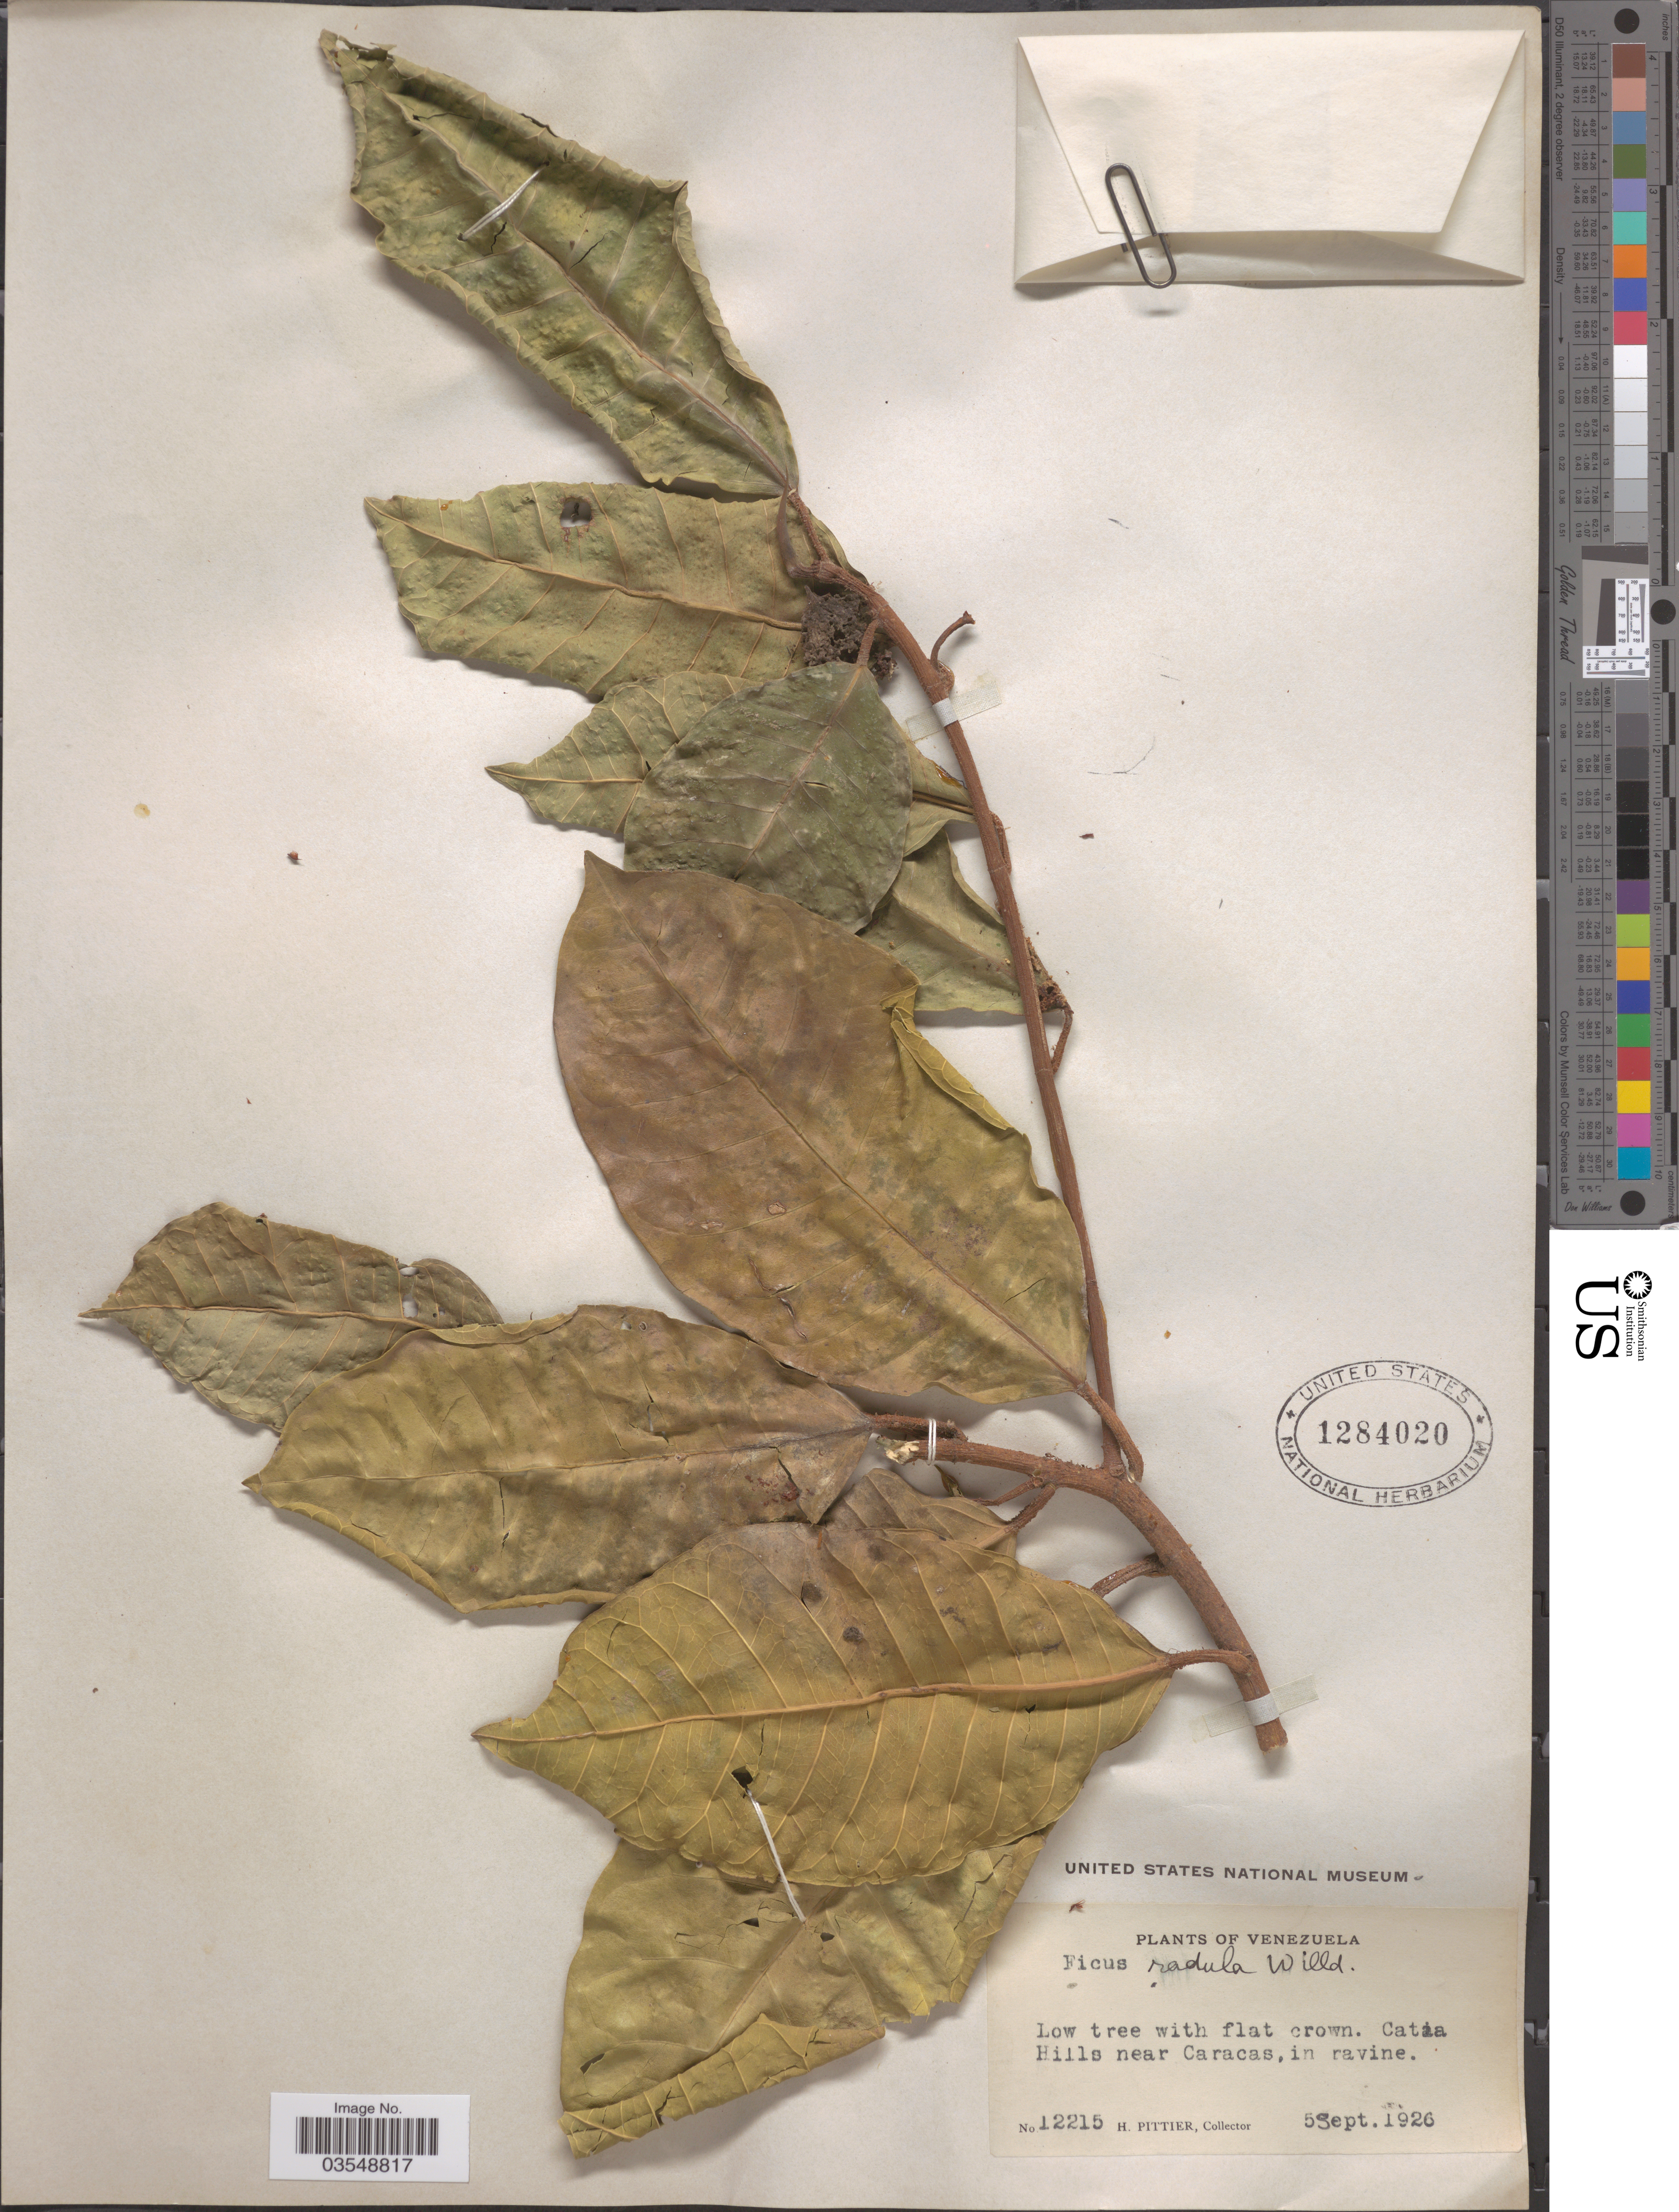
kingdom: Plantae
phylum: Tracheophyta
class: Magnoliopsida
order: Rosales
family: Moraceae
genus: Ficus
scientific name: Ficus radula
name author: Humb. & Bonpl. ex Willd.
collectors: H. F. Pittier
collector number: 12215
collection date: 1926-09-05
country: Venezuela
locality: Catia Hills near Caracas, in ravine.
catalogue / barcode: US 1284020